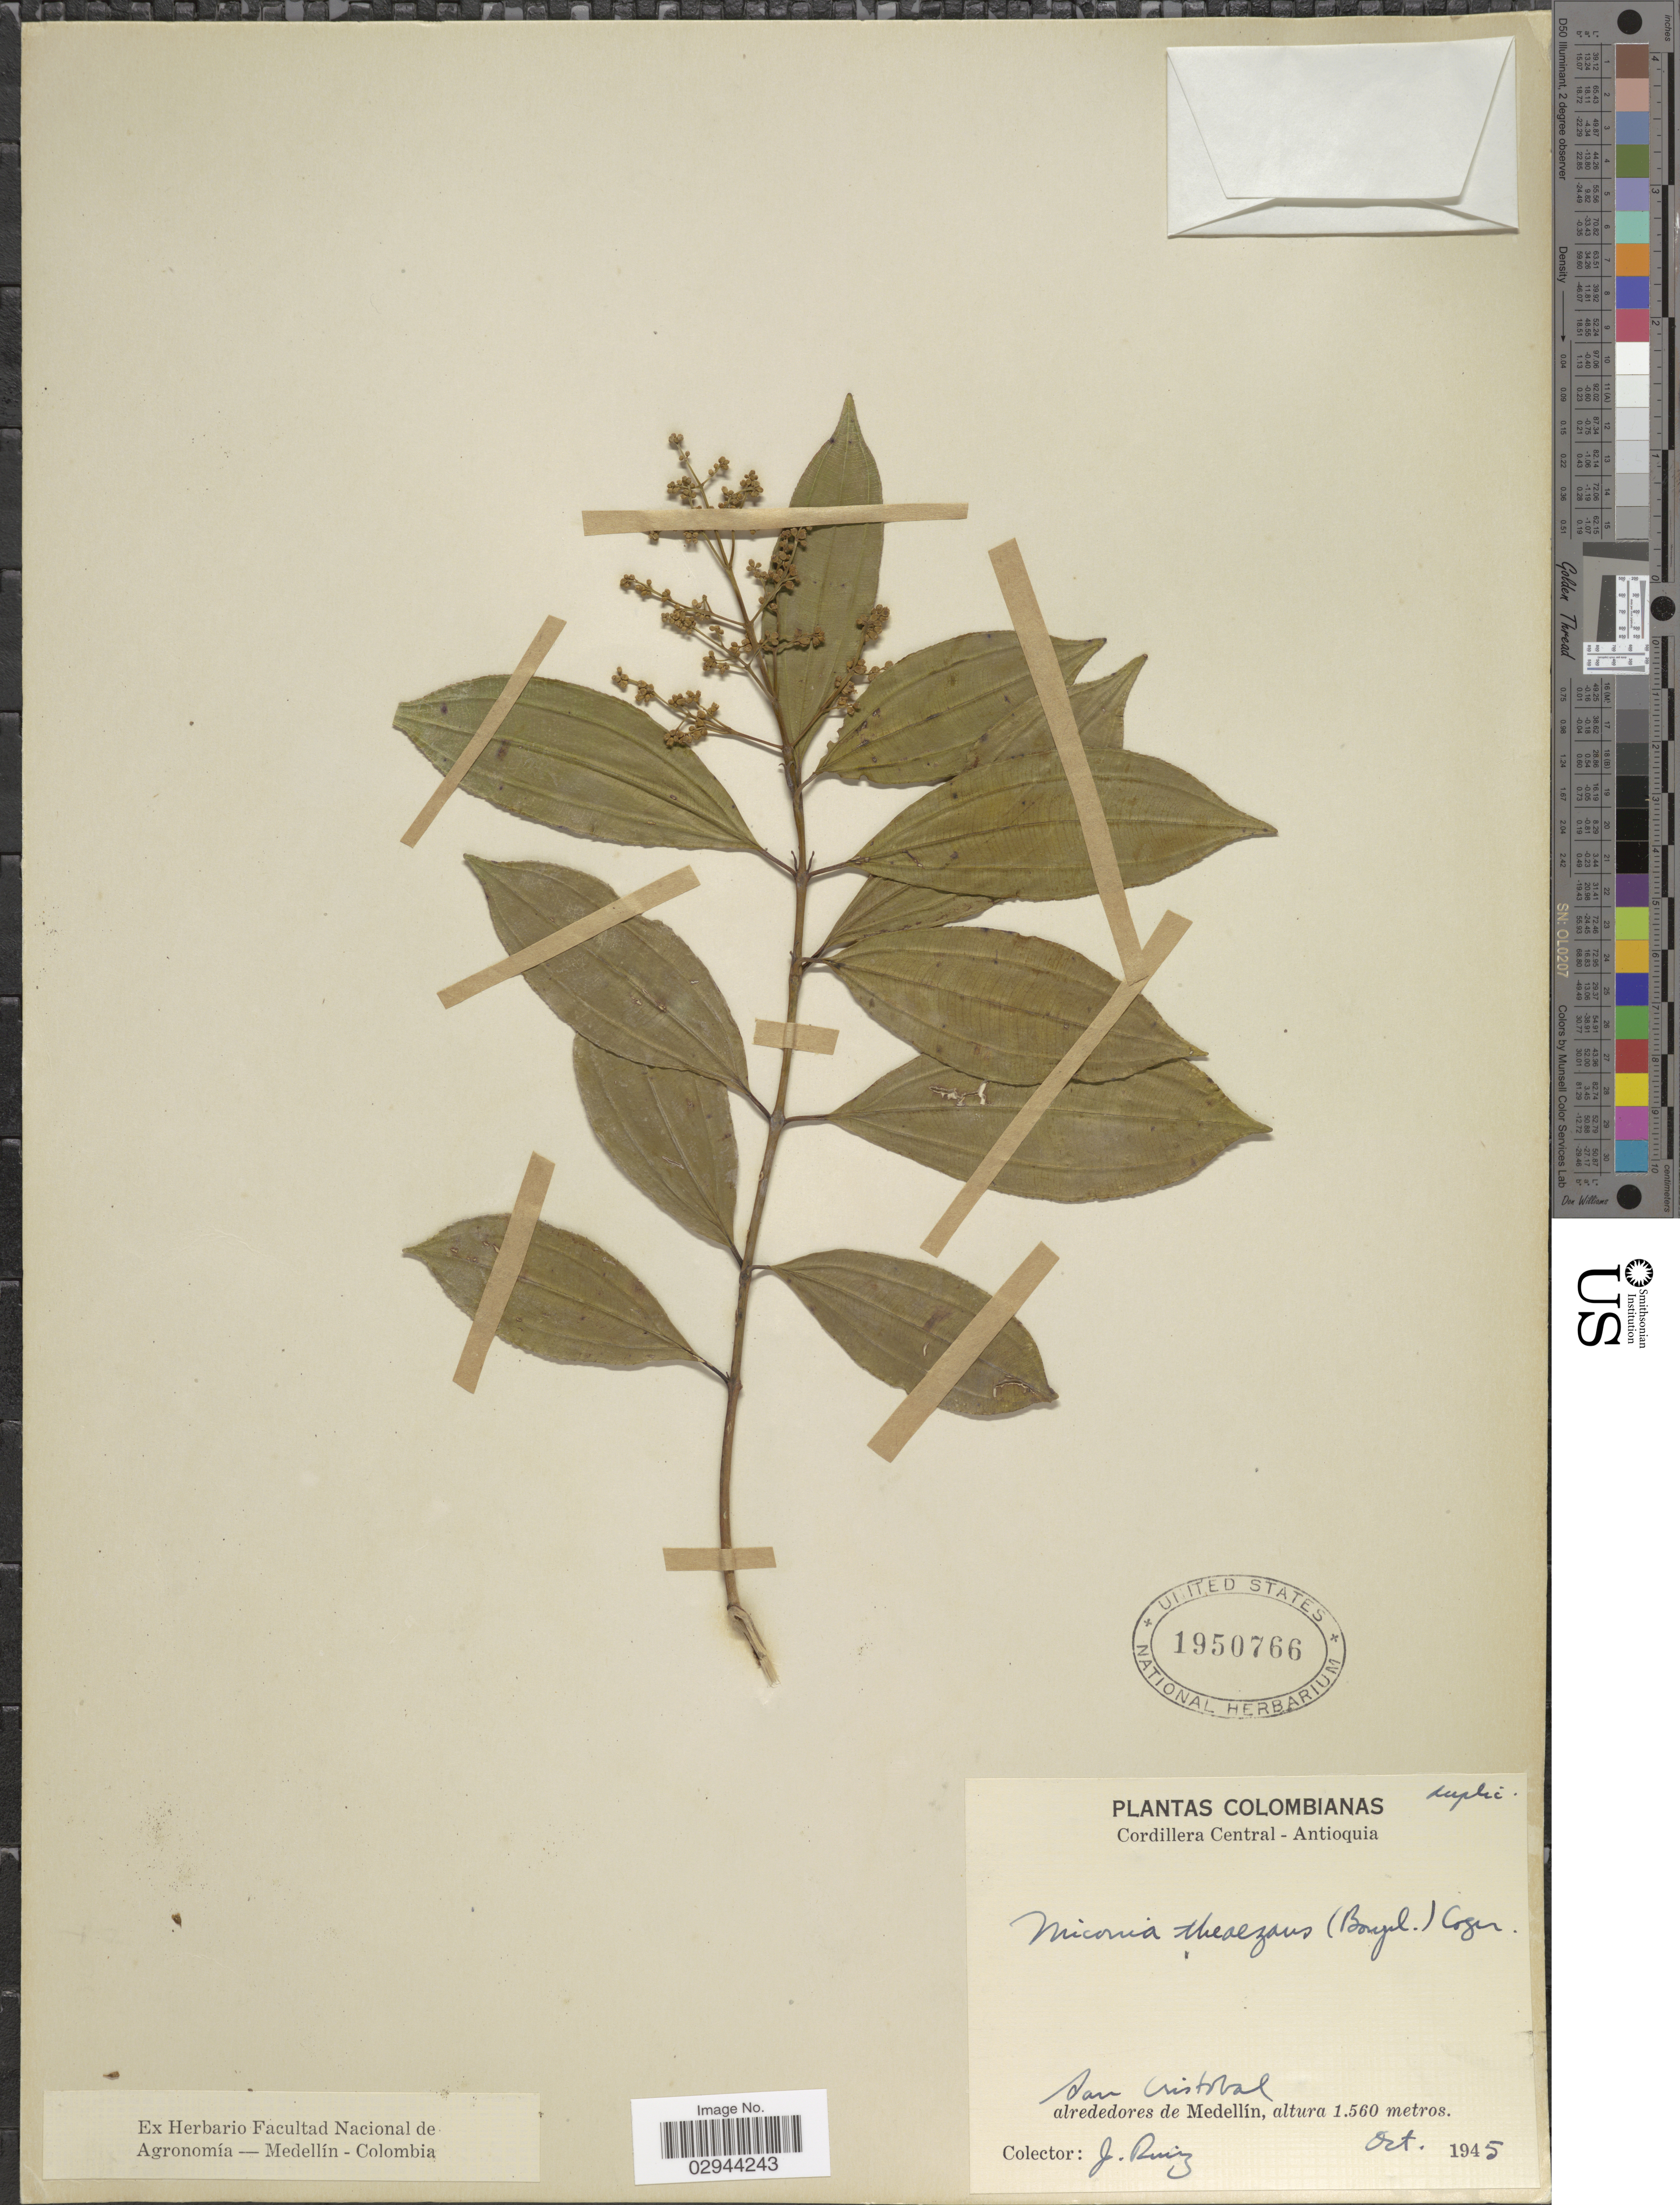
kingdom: Plantae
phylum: Tracheophyta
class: Magnoliopsida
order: Myrtales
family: Melastomataceae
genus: Miconia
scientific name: Miconia theizans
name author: (Bonpl.) Cogn.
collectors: J. Ruiz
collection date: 1945-10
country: Colombia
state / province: Antioquia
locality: Cordillera Central, San Cristobal, alrededores de Medellín.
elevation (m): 1560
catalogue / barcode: US 1950766